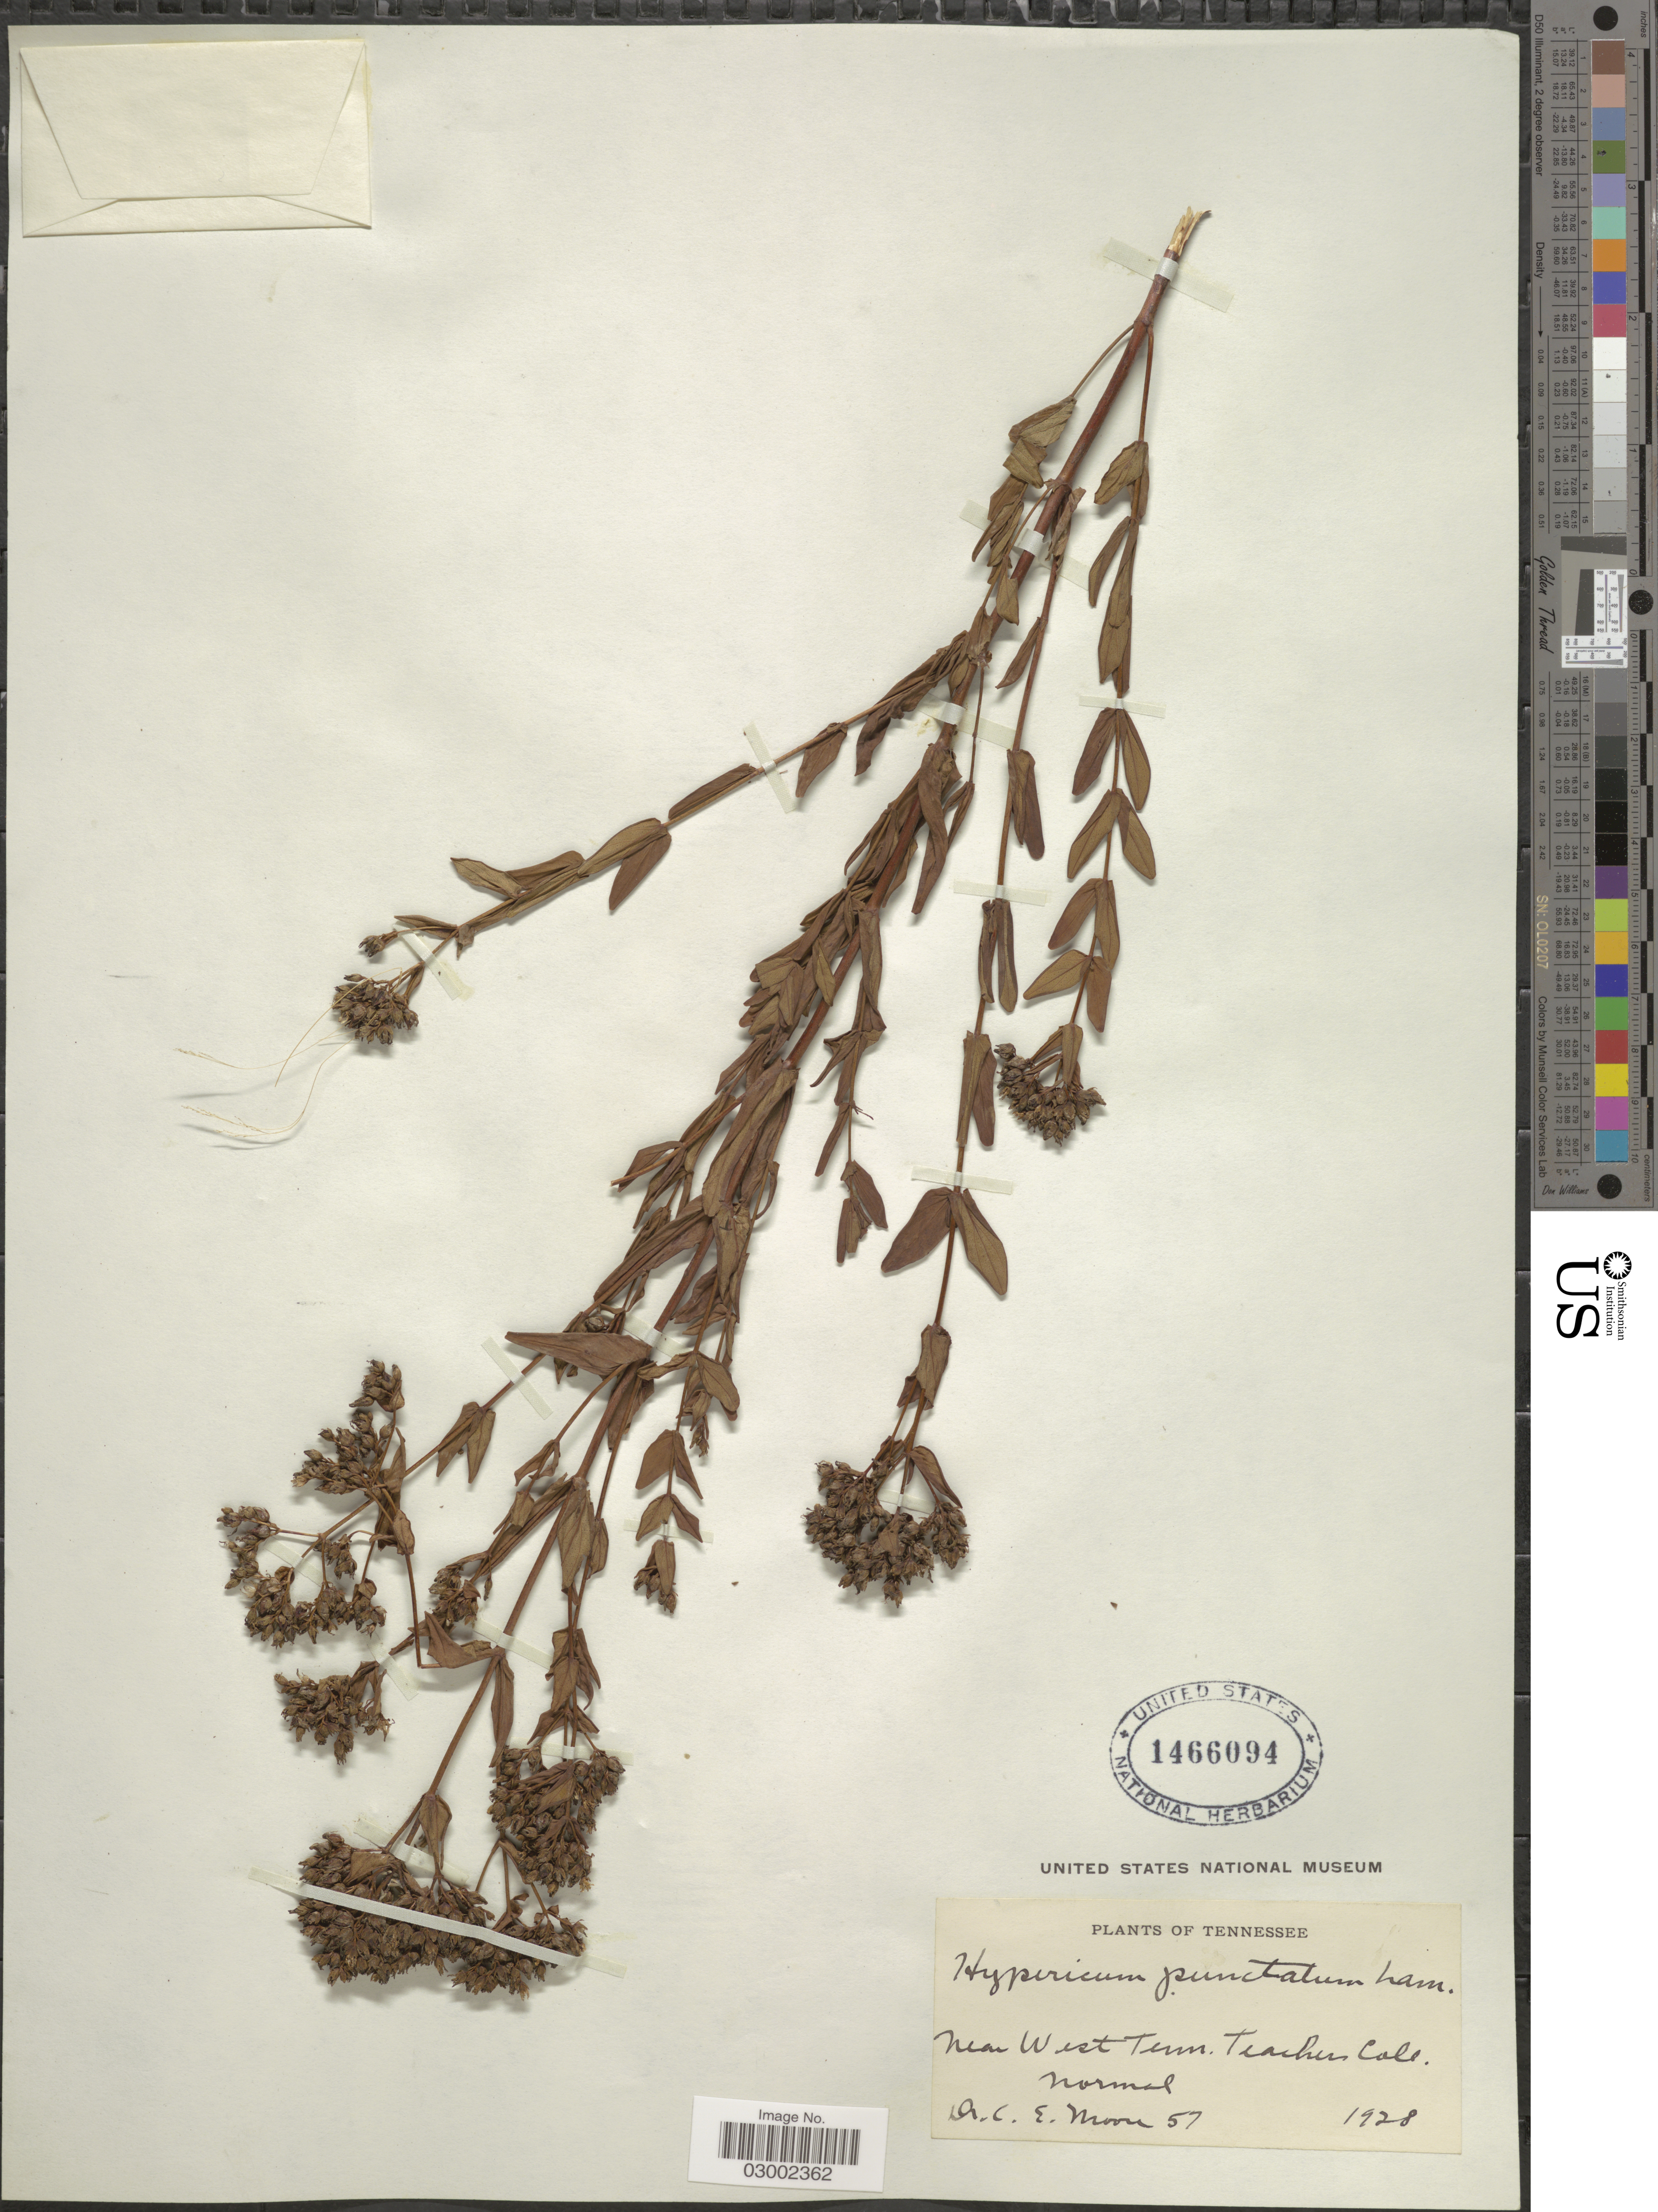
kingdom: Plantae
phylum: Tracheophyta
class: Magnoliopsida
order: Malpighiales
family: Hypericaceae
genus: Hypericum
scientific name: Hypericum punctatum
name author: Lam.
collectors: C. Moon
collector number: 57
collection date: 1928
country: United States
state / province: Tennessee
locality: Near West Tenn. Teachers Coll. Normal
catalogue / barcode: US 1466094